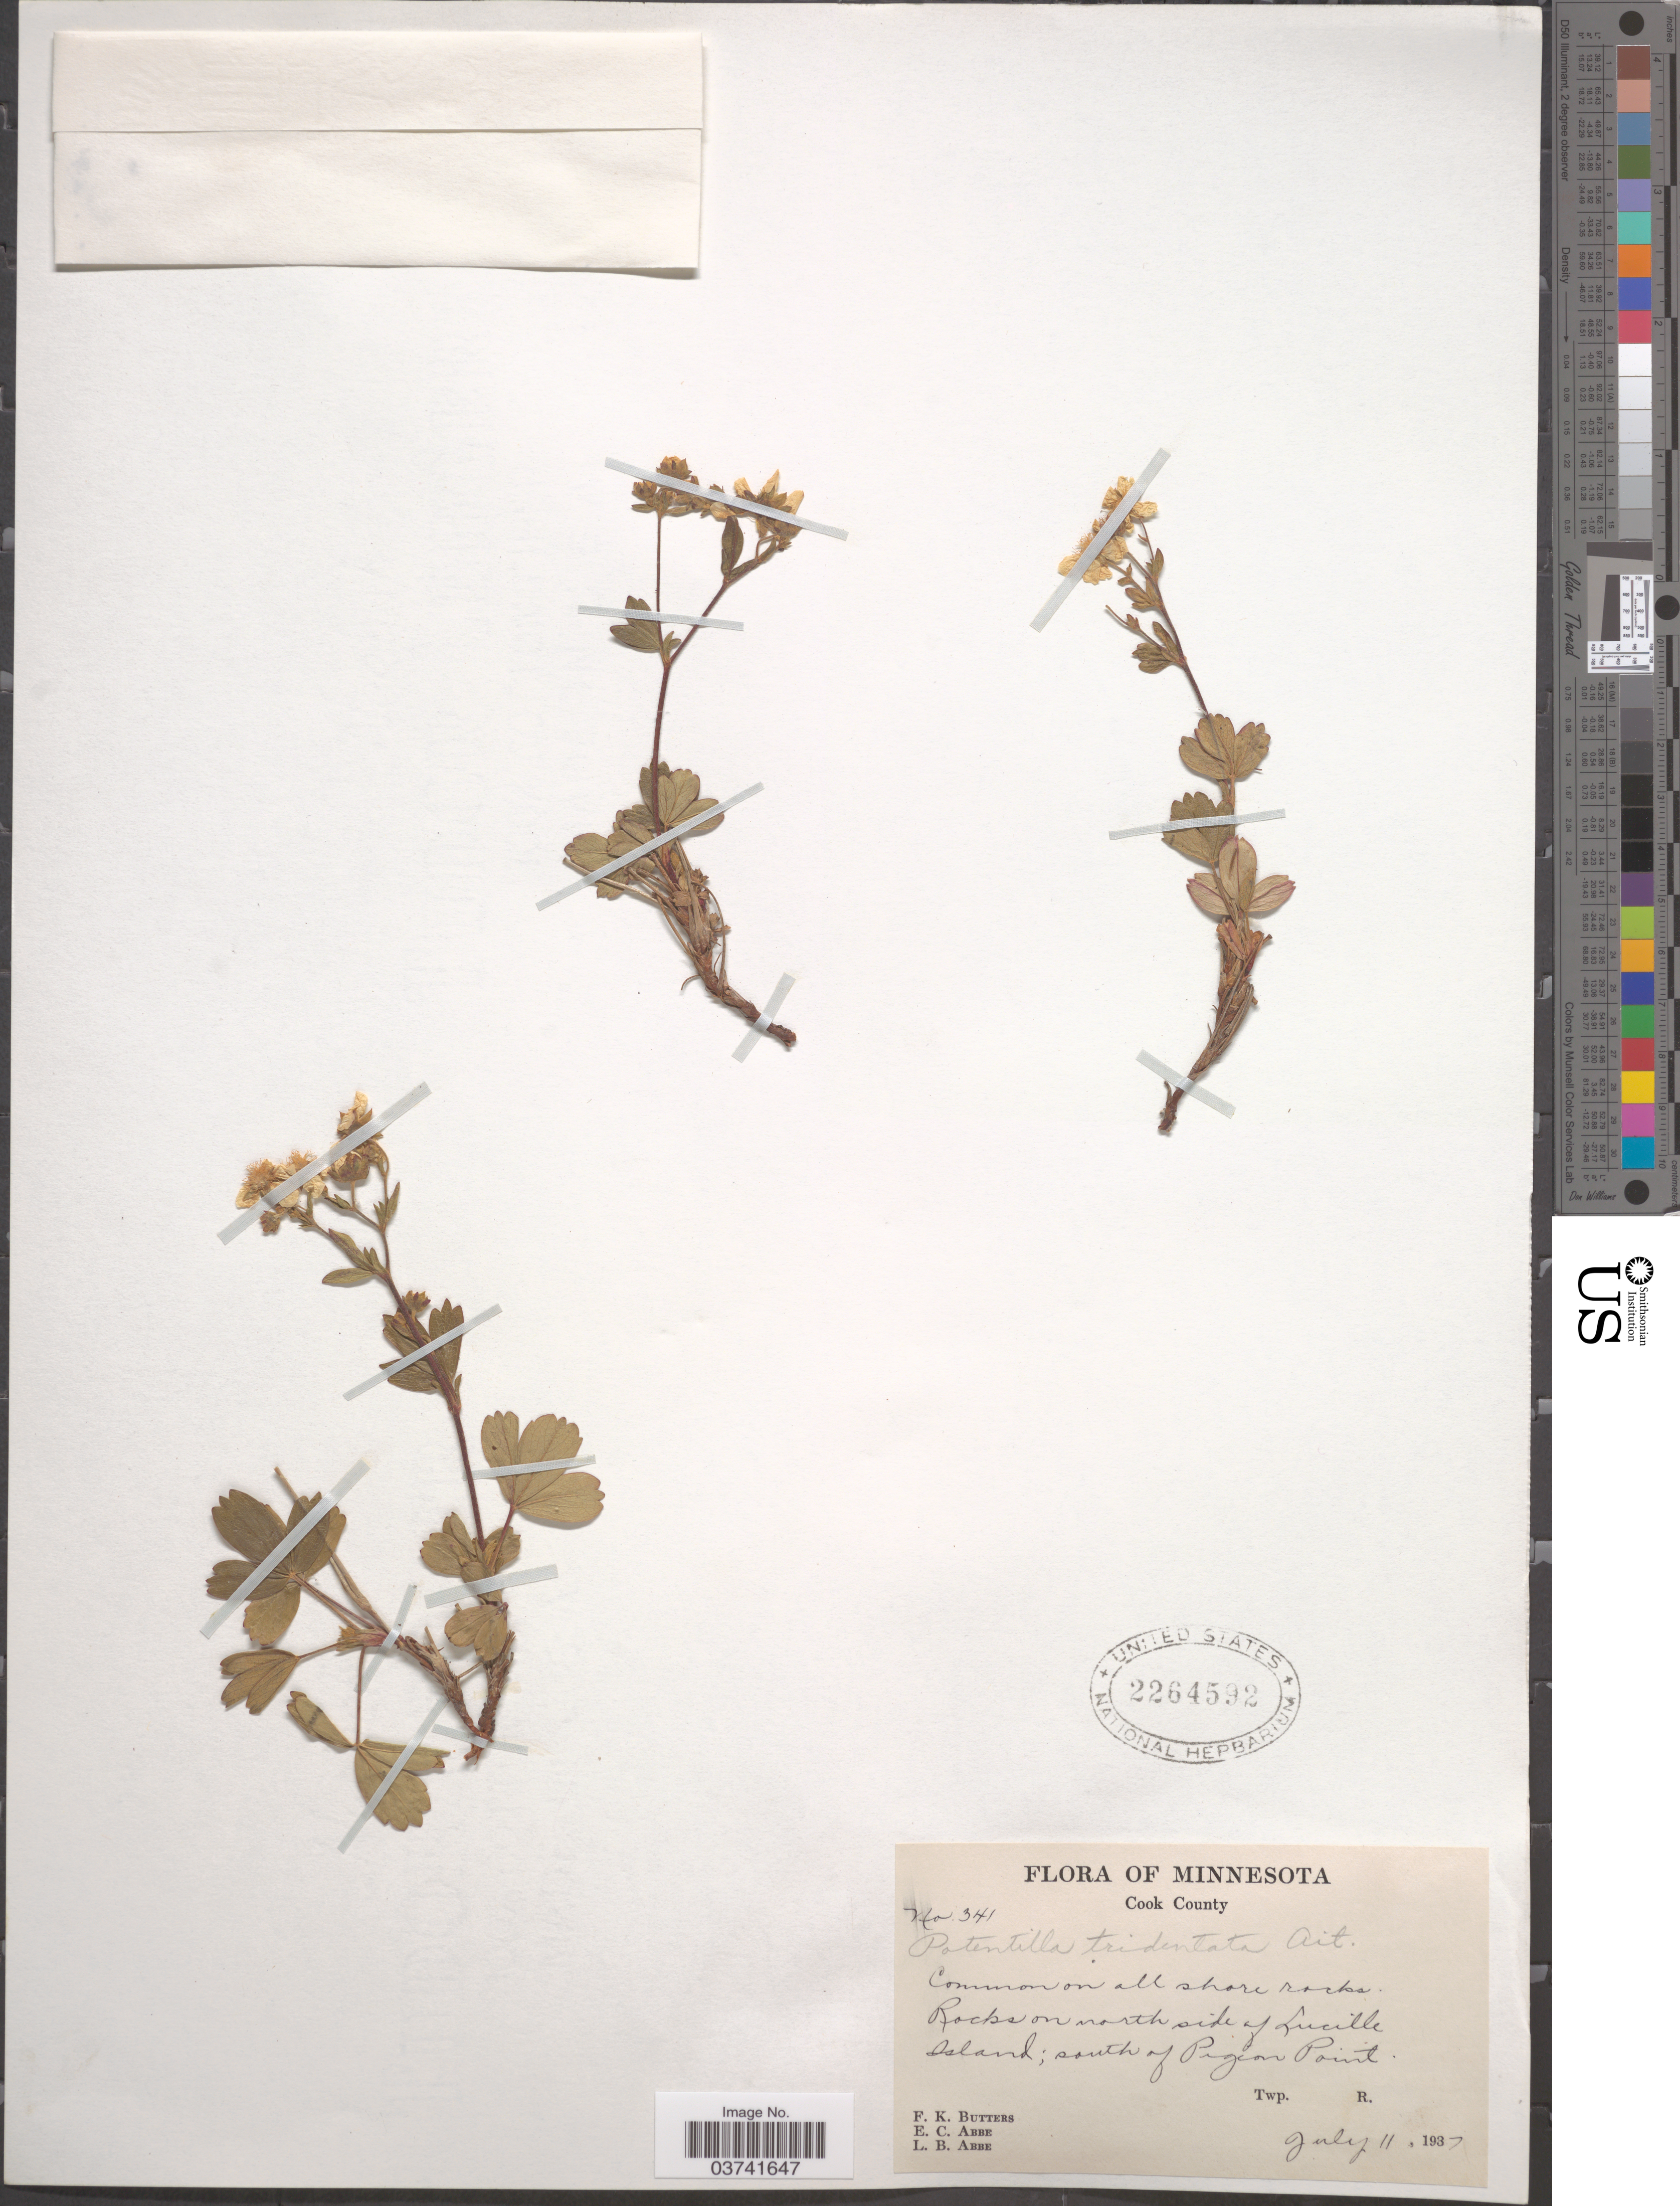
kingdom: Plantae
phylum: Tracheophyta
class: Magnoliopsida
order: Rosales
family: Rosaceae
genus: Potentilla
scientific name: Potentilla tridentata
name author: Aiton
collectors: F. K. Butters, E. C. Abbe & L. B. Abbe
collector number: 341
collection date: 1937-07-11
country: United States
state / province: Minnesota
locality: Cook County. Rocks on north side of Lucille Island; south of Pigeon Point.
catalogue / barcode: US 2264592